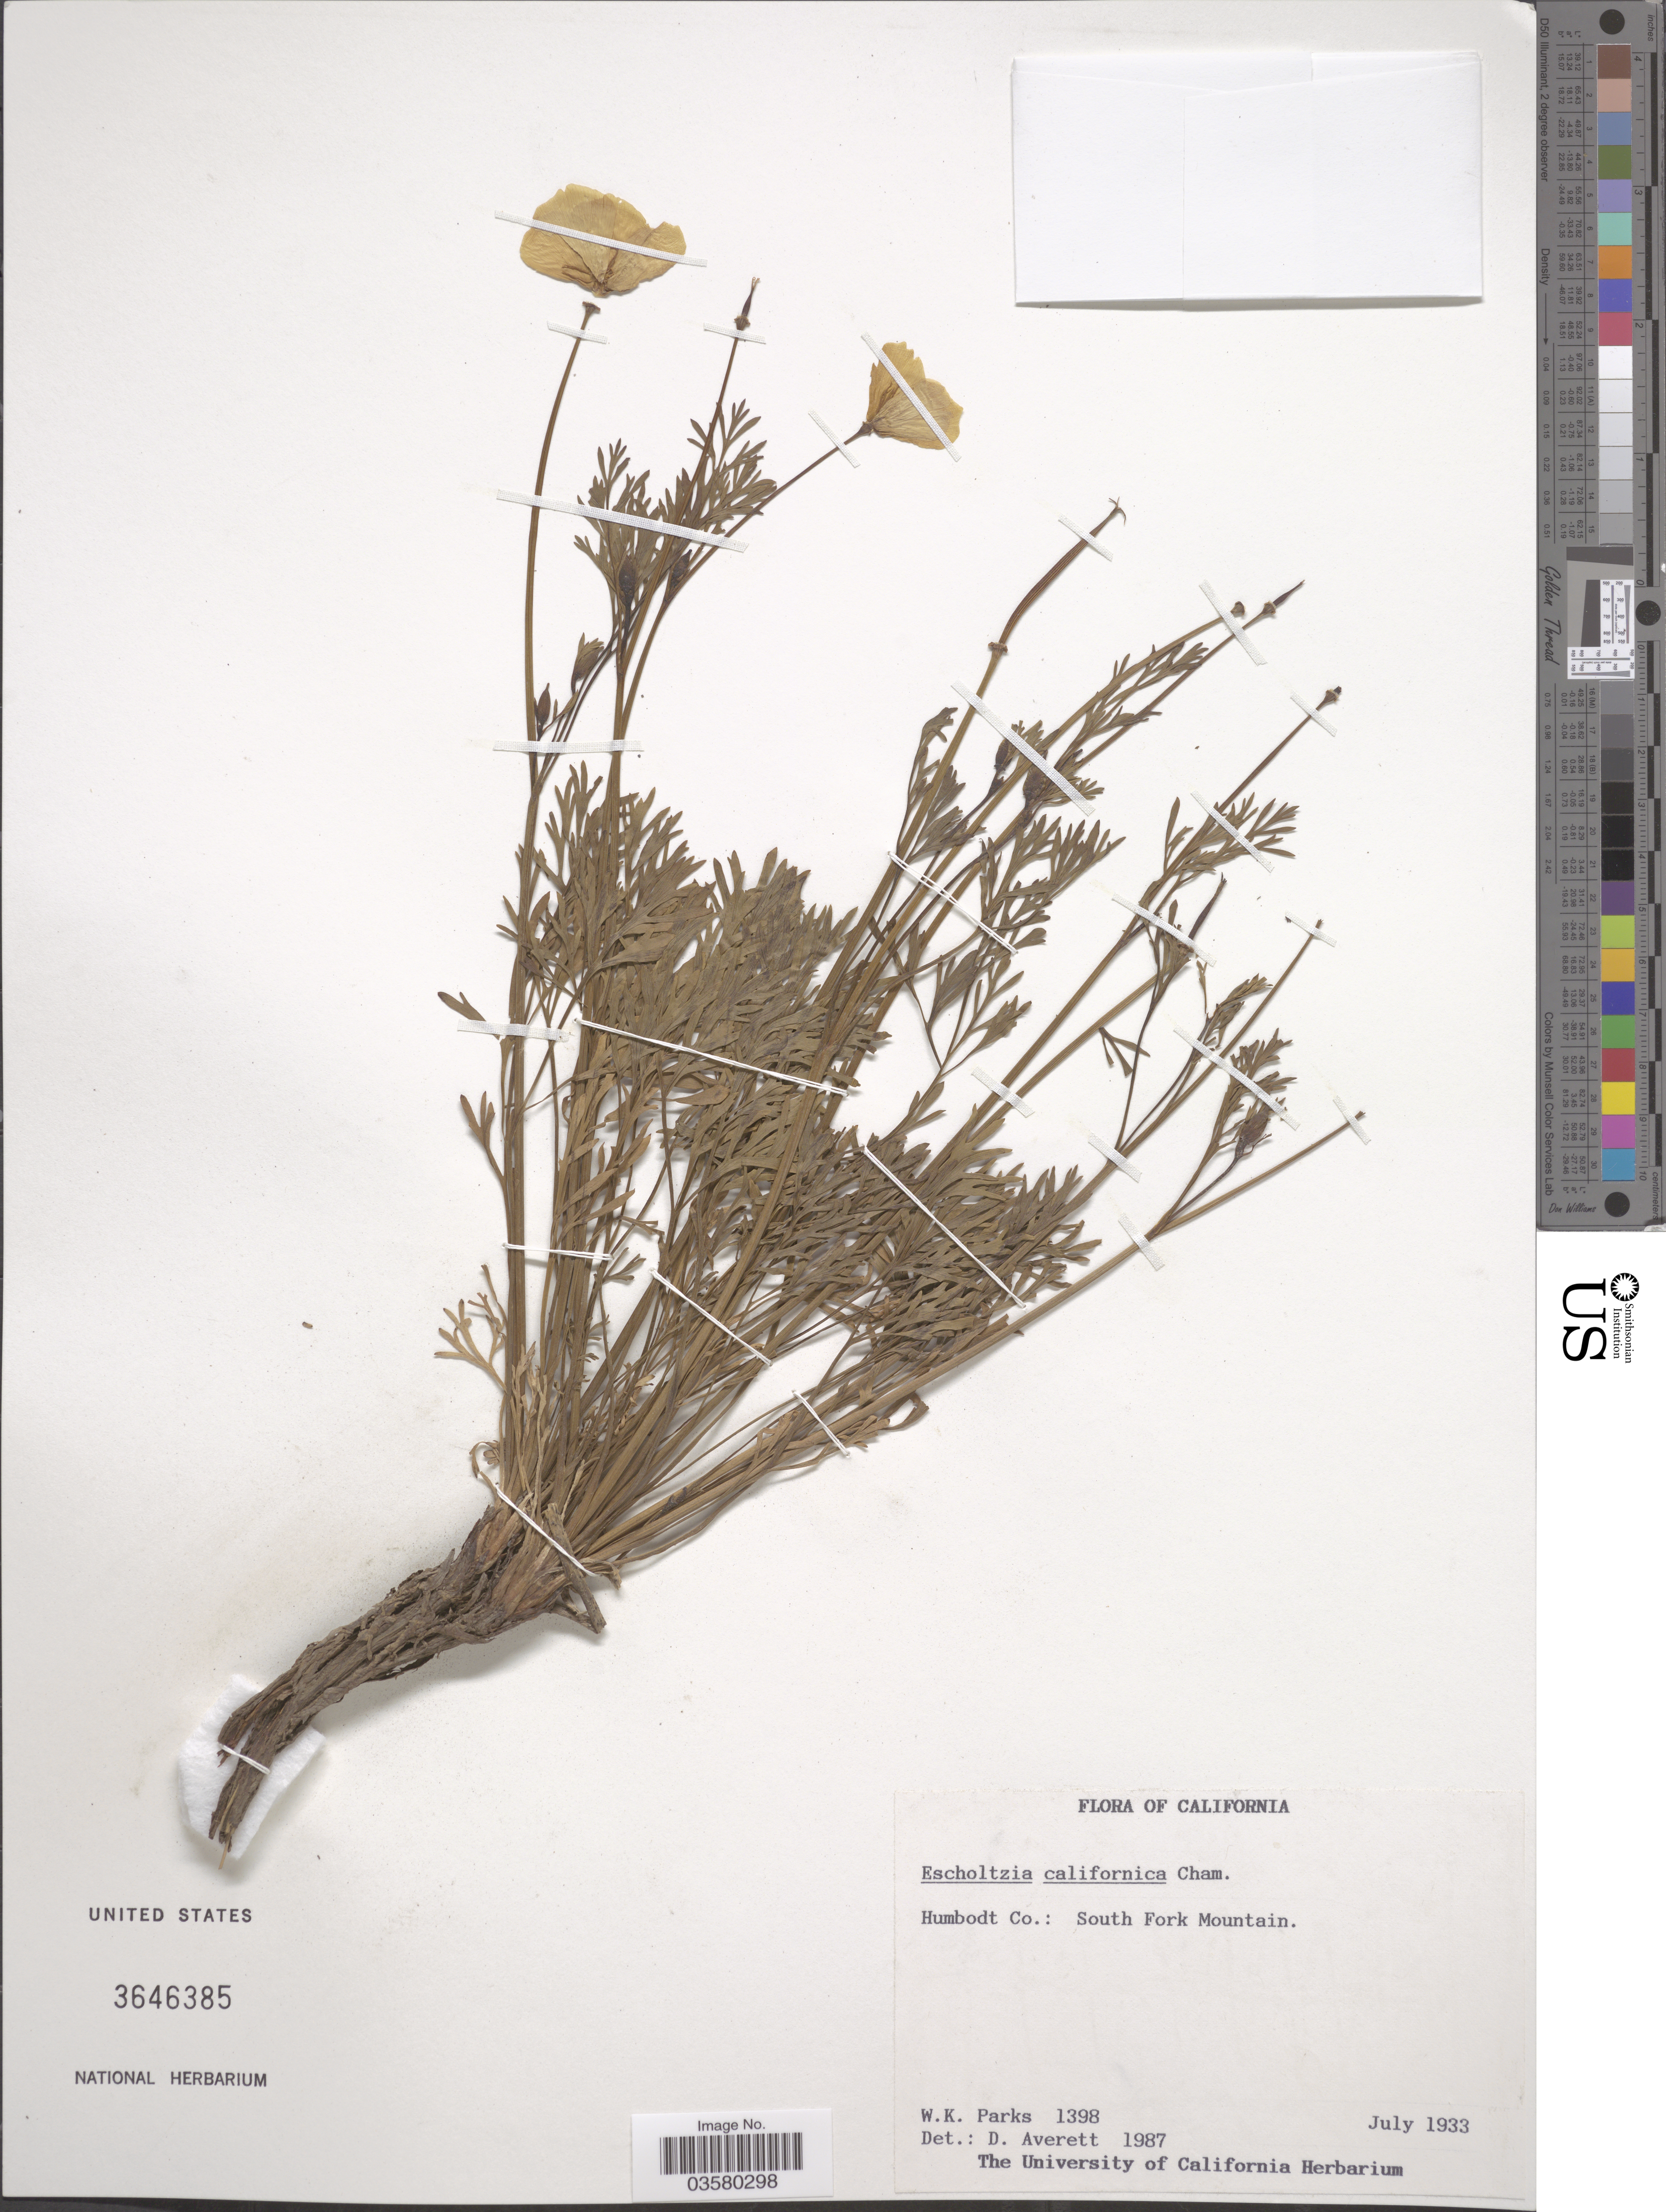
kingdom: Plantae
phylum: Tracheophyta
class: Magnoliopsida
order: Ranunculales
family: Papaveraceae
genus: Eschscholzia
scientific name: Eschscholzia californica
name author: Cham.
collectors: W. Parks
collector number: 1398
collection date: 1933-07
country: United States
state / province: California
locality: Humbodt Co.: South Fork Mountain.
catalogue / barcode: US 3646385